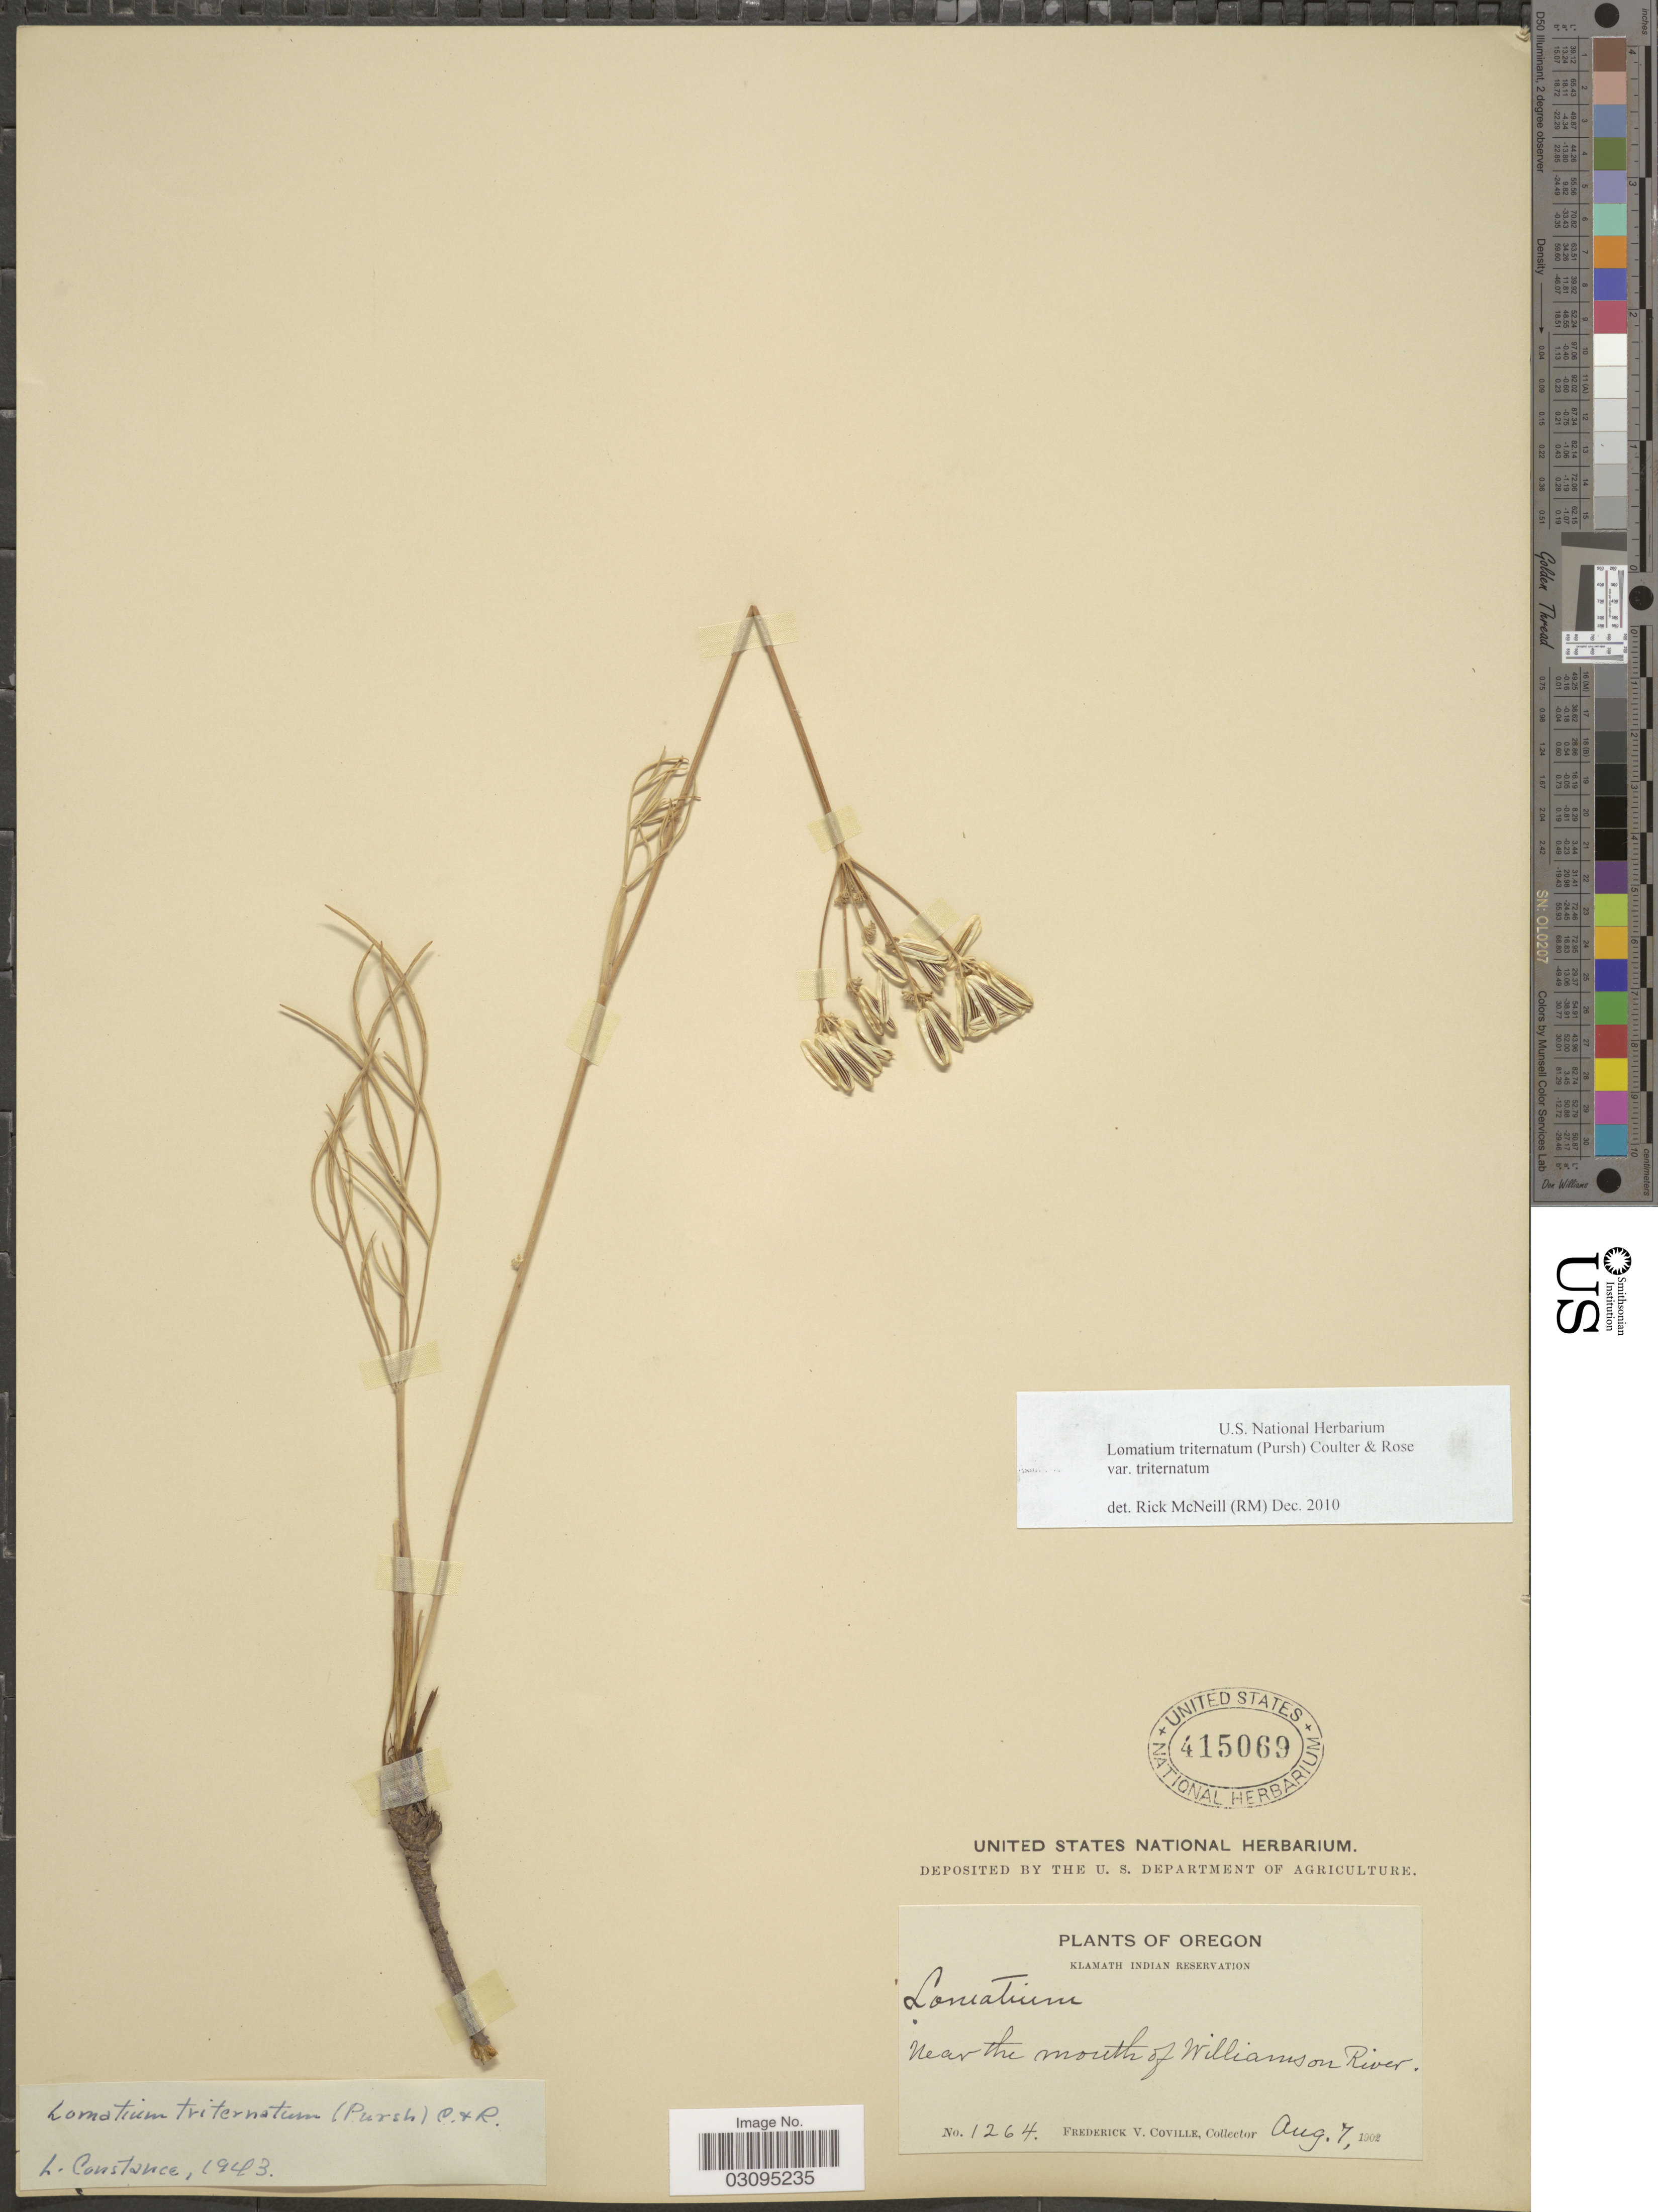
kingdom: Plantae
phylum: Tracheophyta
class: Magnoliopsida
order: Apiales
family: Apiaceae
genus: Lomatium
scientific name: Lomatium triternatum var. triternatum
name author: (Pursh) J.M. Coult. & Rose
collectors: F. V. Coville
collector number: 1264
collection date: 1902-08-07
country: United States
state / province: Oregon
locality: Klamath Indian Reservation, Near the mouth of Williams on River.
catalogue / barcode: US 415069